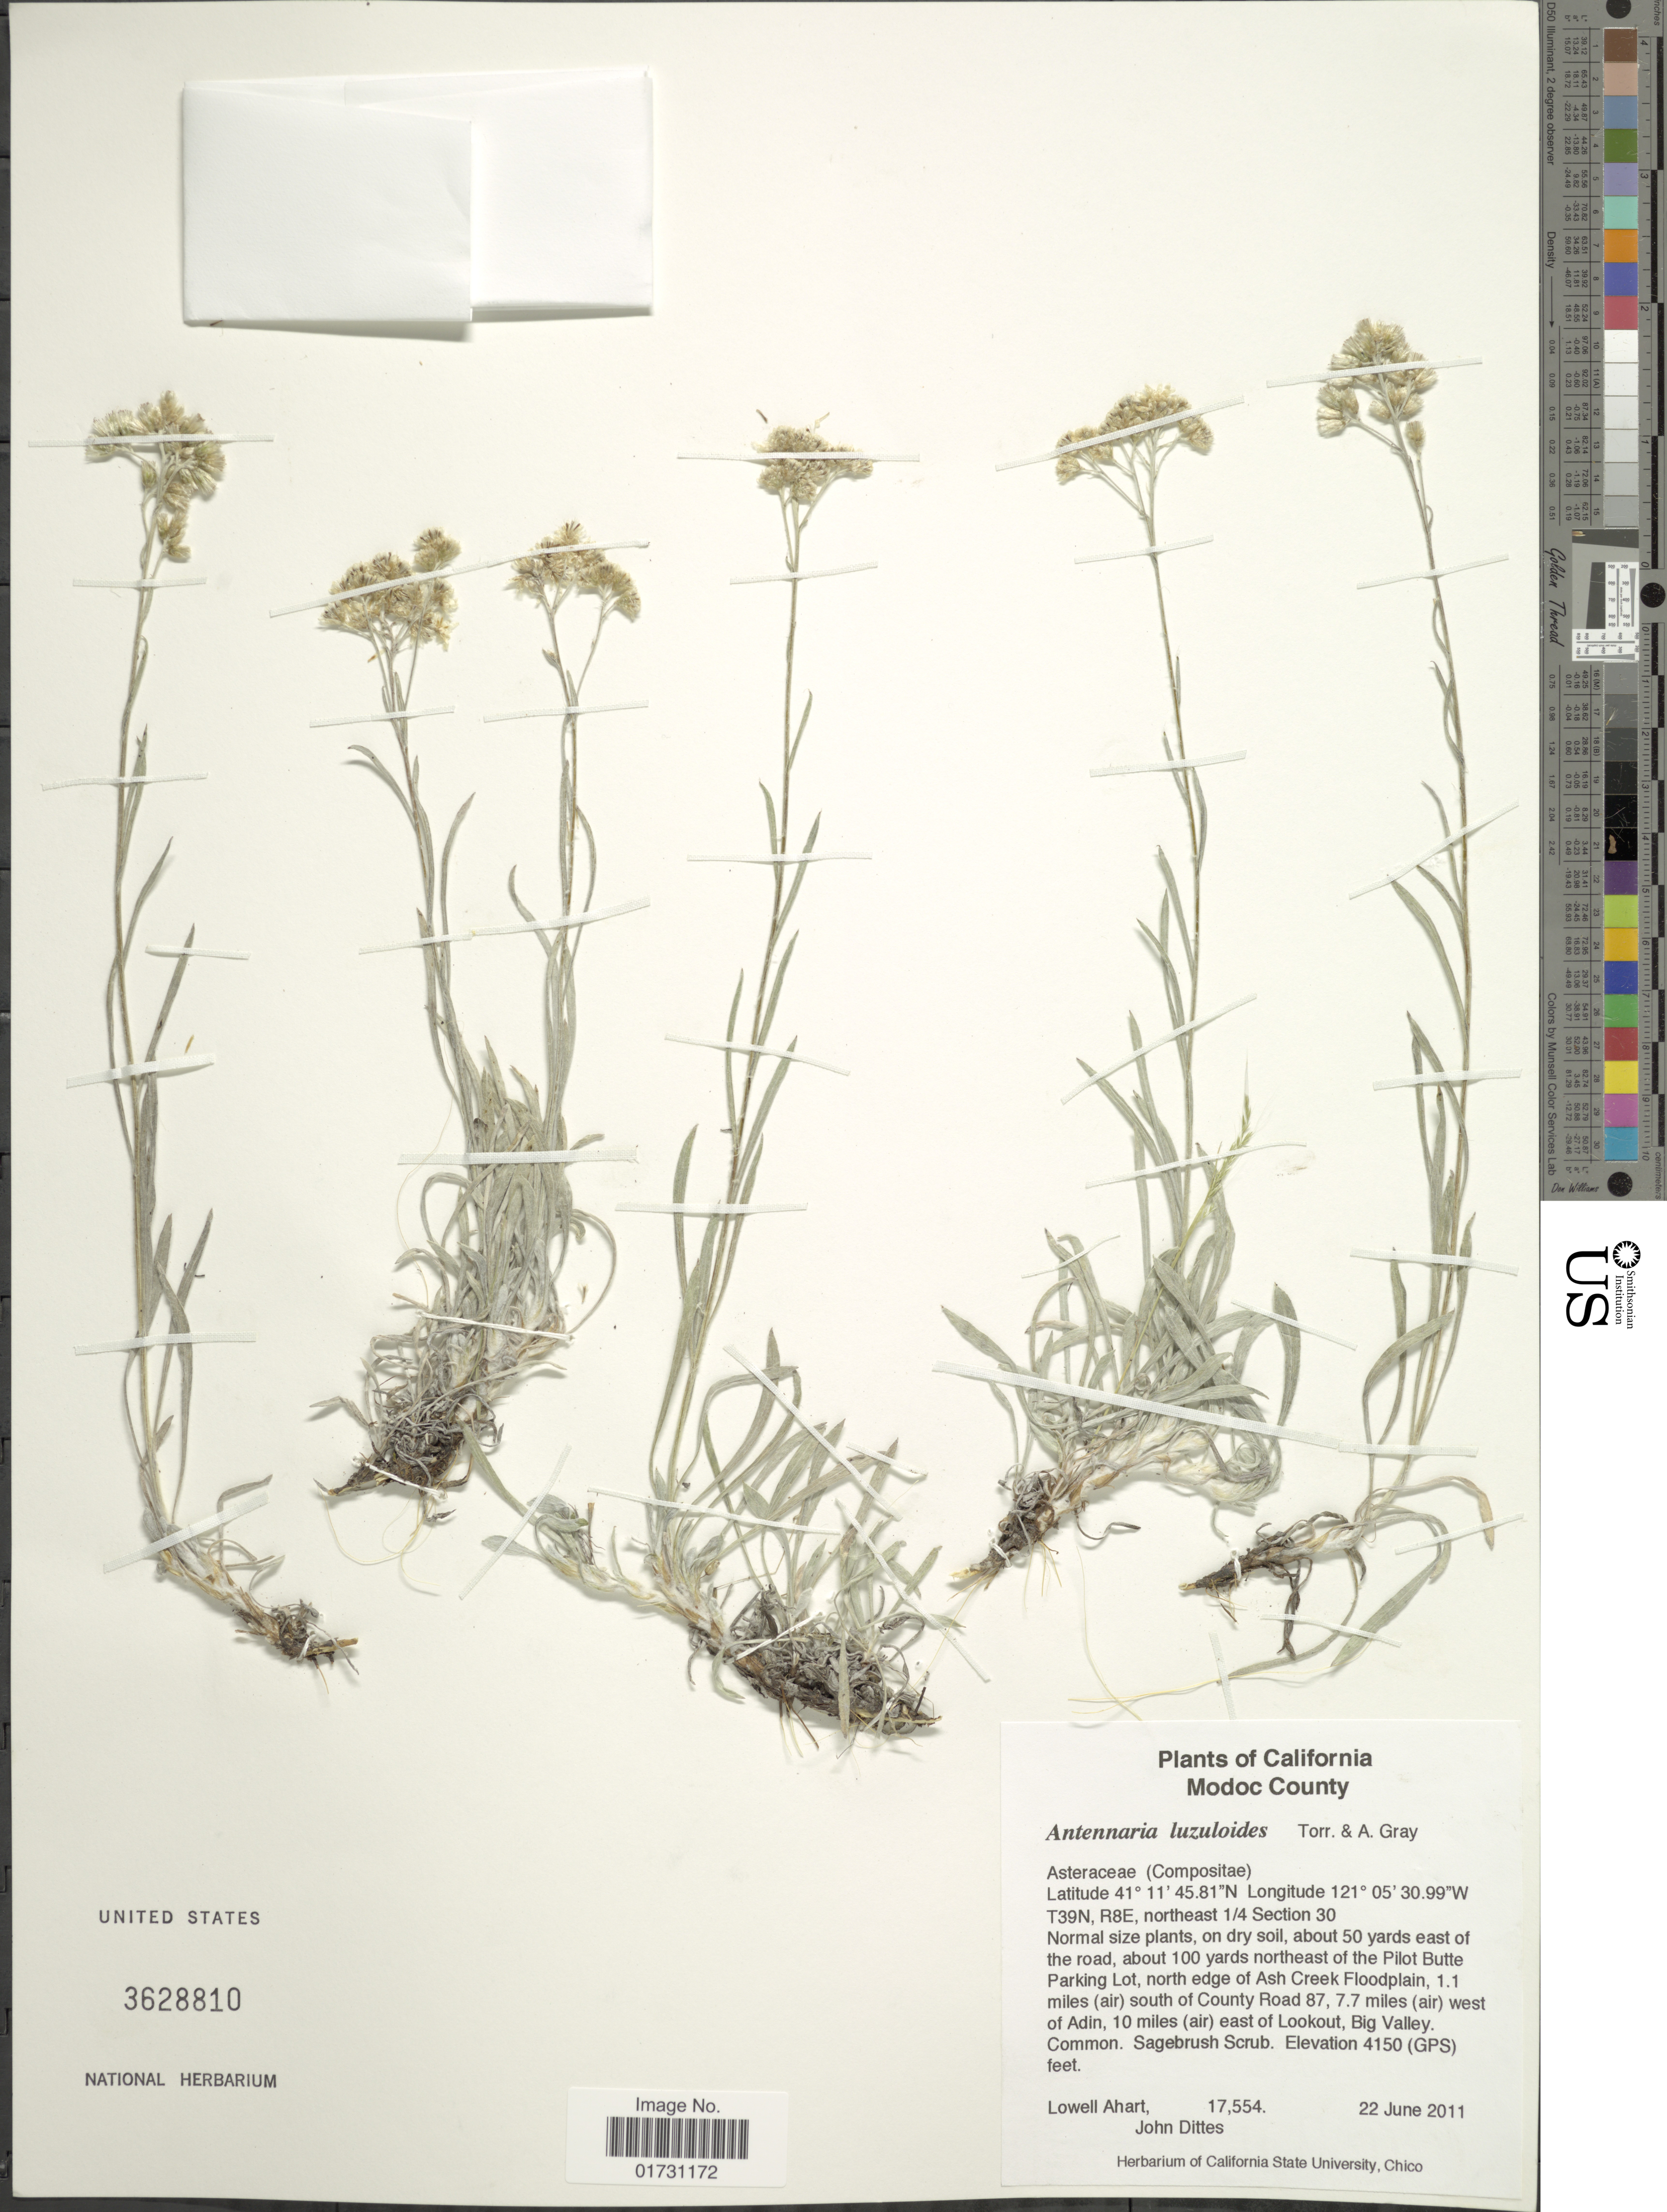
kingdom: Plantae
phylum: Tracheophyta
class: Magnoliopsida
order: Asterales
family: Asteraceae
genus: Antennaria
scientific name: Antennaria luzuloides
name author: Torr. & A. Gray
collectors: L. Ahart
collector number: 17554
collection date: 2011-06-22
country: United States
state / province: California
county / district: Modoc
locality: Modoc County, T39N, R8E, northeast 1/4 Section 30, About 50 yards east of the road, about 100 yards northeast of the Pilot Butte Parking Lot, north edge of Ash Creek Floodplain, 1.1 miles (air) south of County Road 87, 7.7 miles (air) west of Adin, 10 miles (air) east of Lookout, Big Valley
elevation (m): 1265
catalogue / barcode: US 3628810